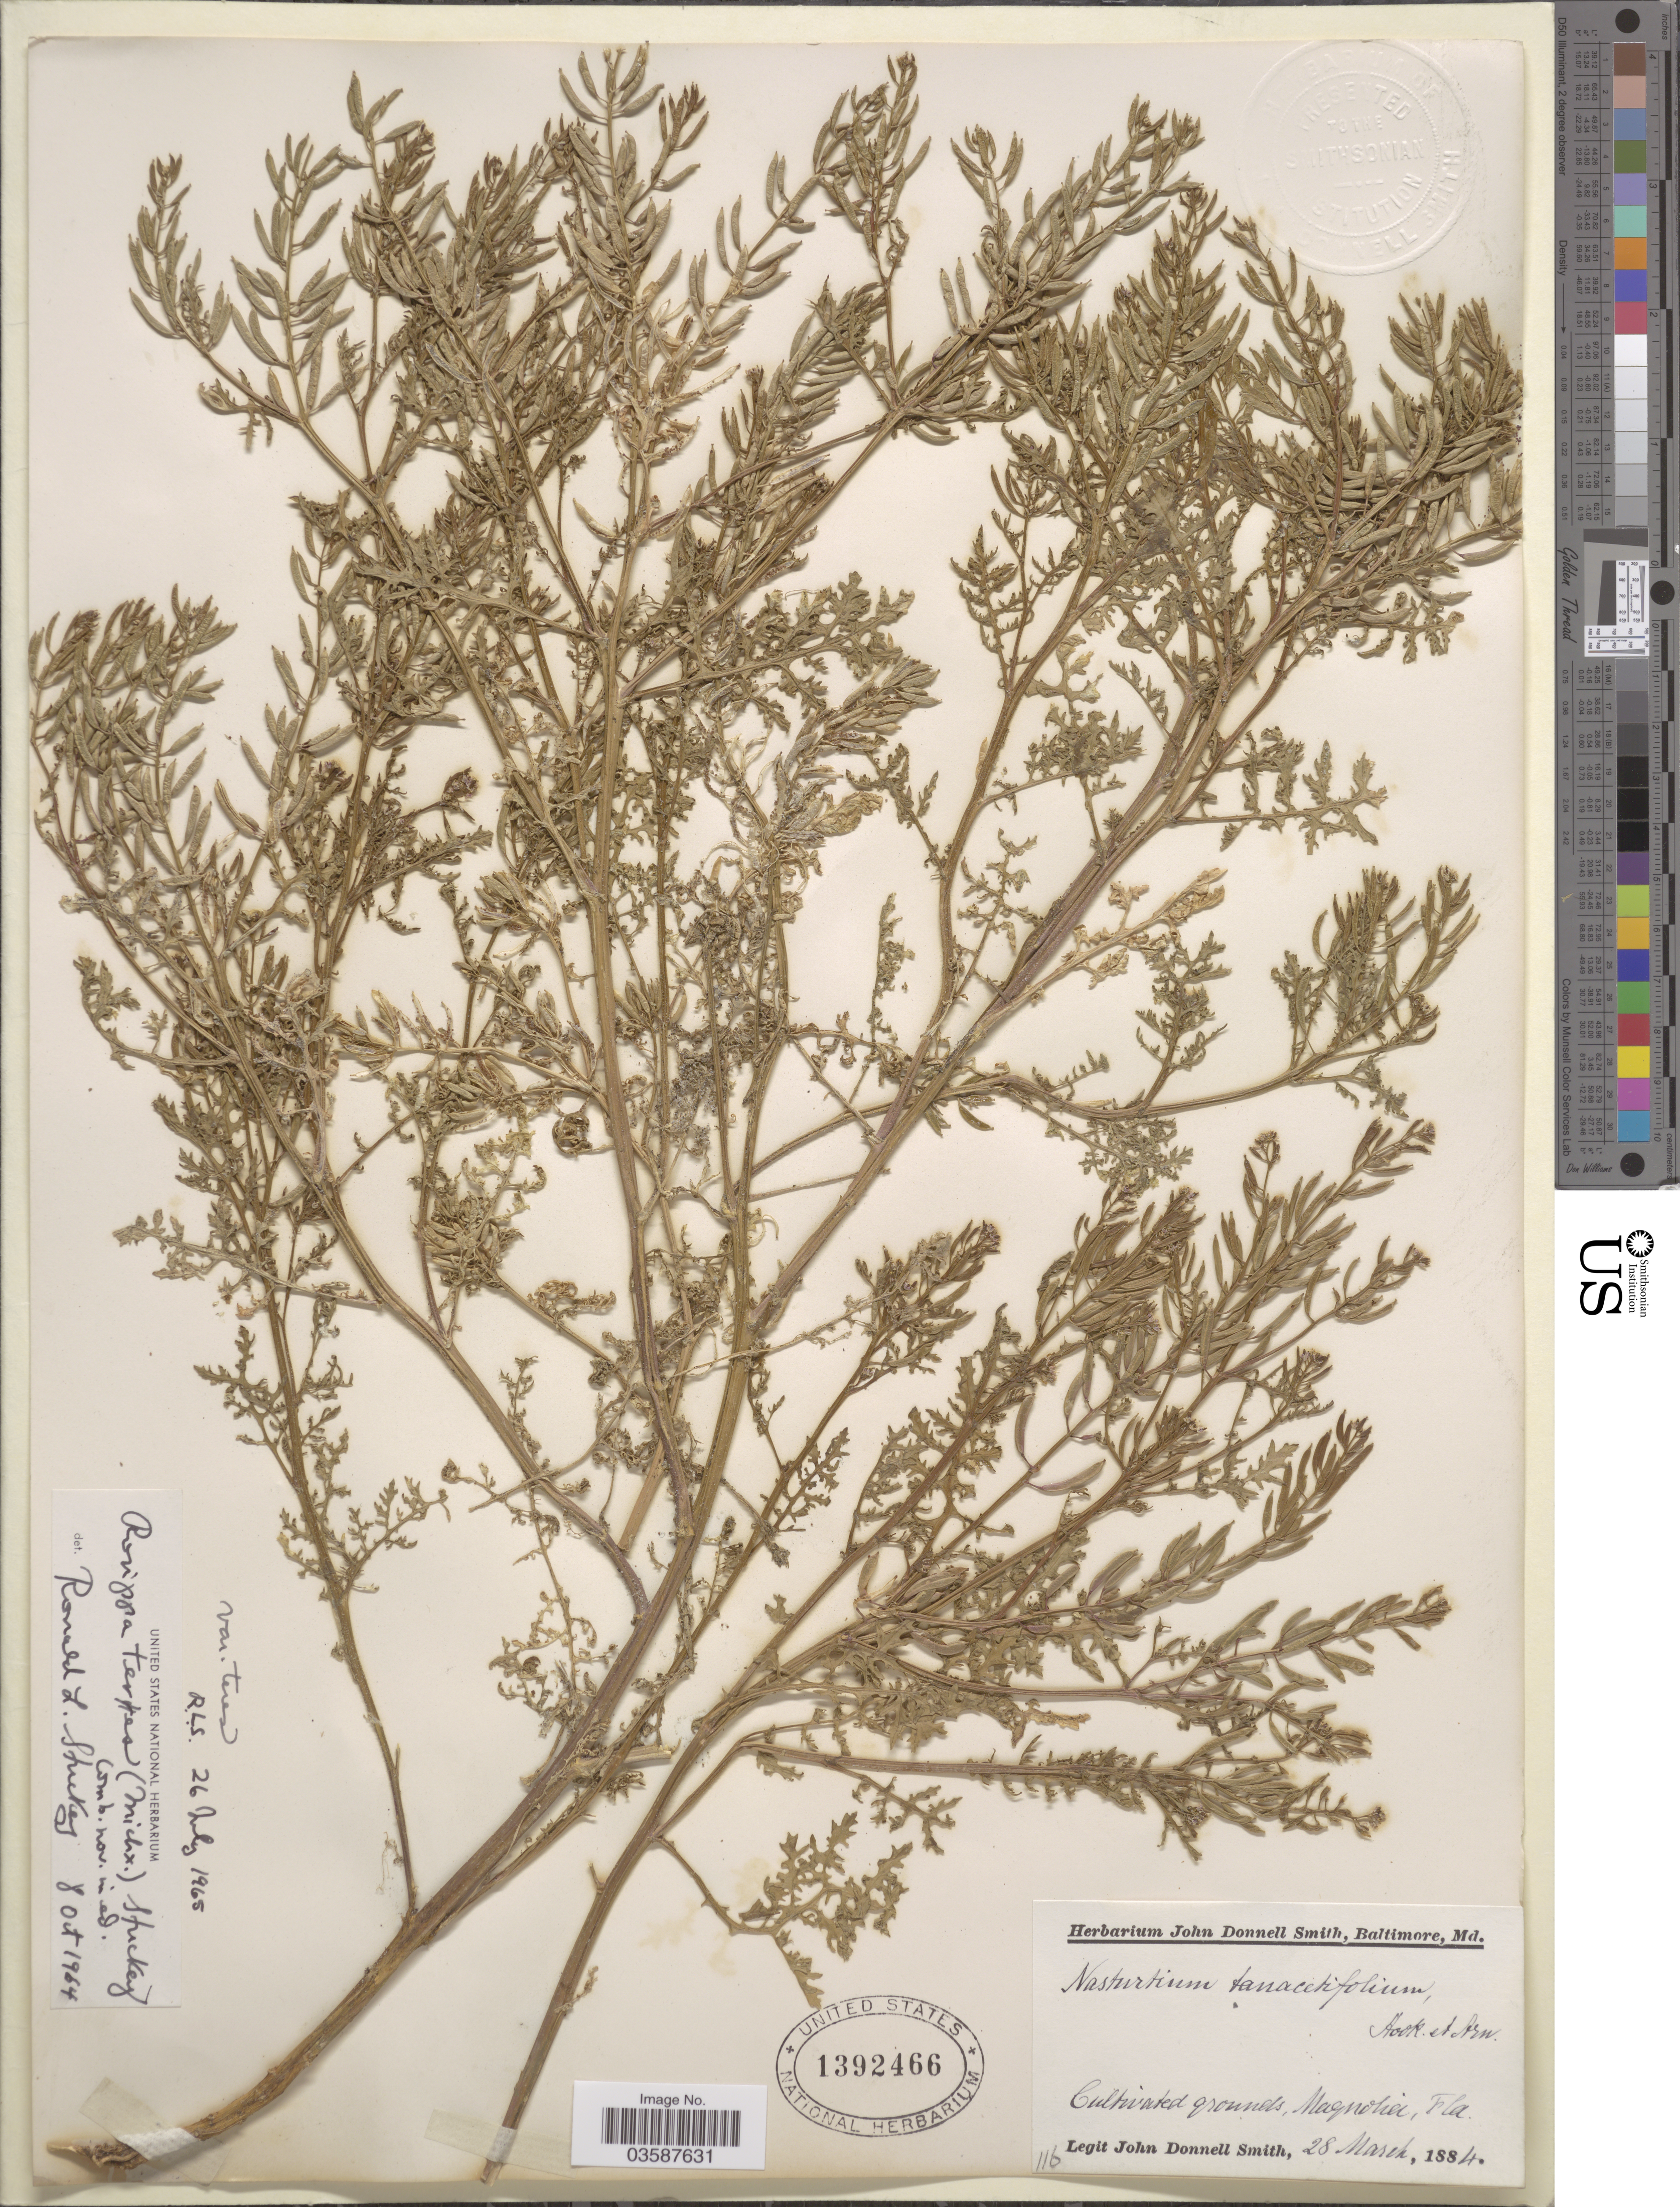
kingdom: Plantae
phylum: Tracheophyta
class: Magnoliopsida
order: Brassicales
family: Brassicaceae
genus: Rorippa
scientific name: Rorippa teres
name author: (Michx.) Stuckey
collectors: J. Donnell Smith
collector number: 116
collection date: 1884-03-28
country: United States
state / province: Florida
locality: Cultivated grounds, Magnolia.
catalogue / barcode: US 1392466